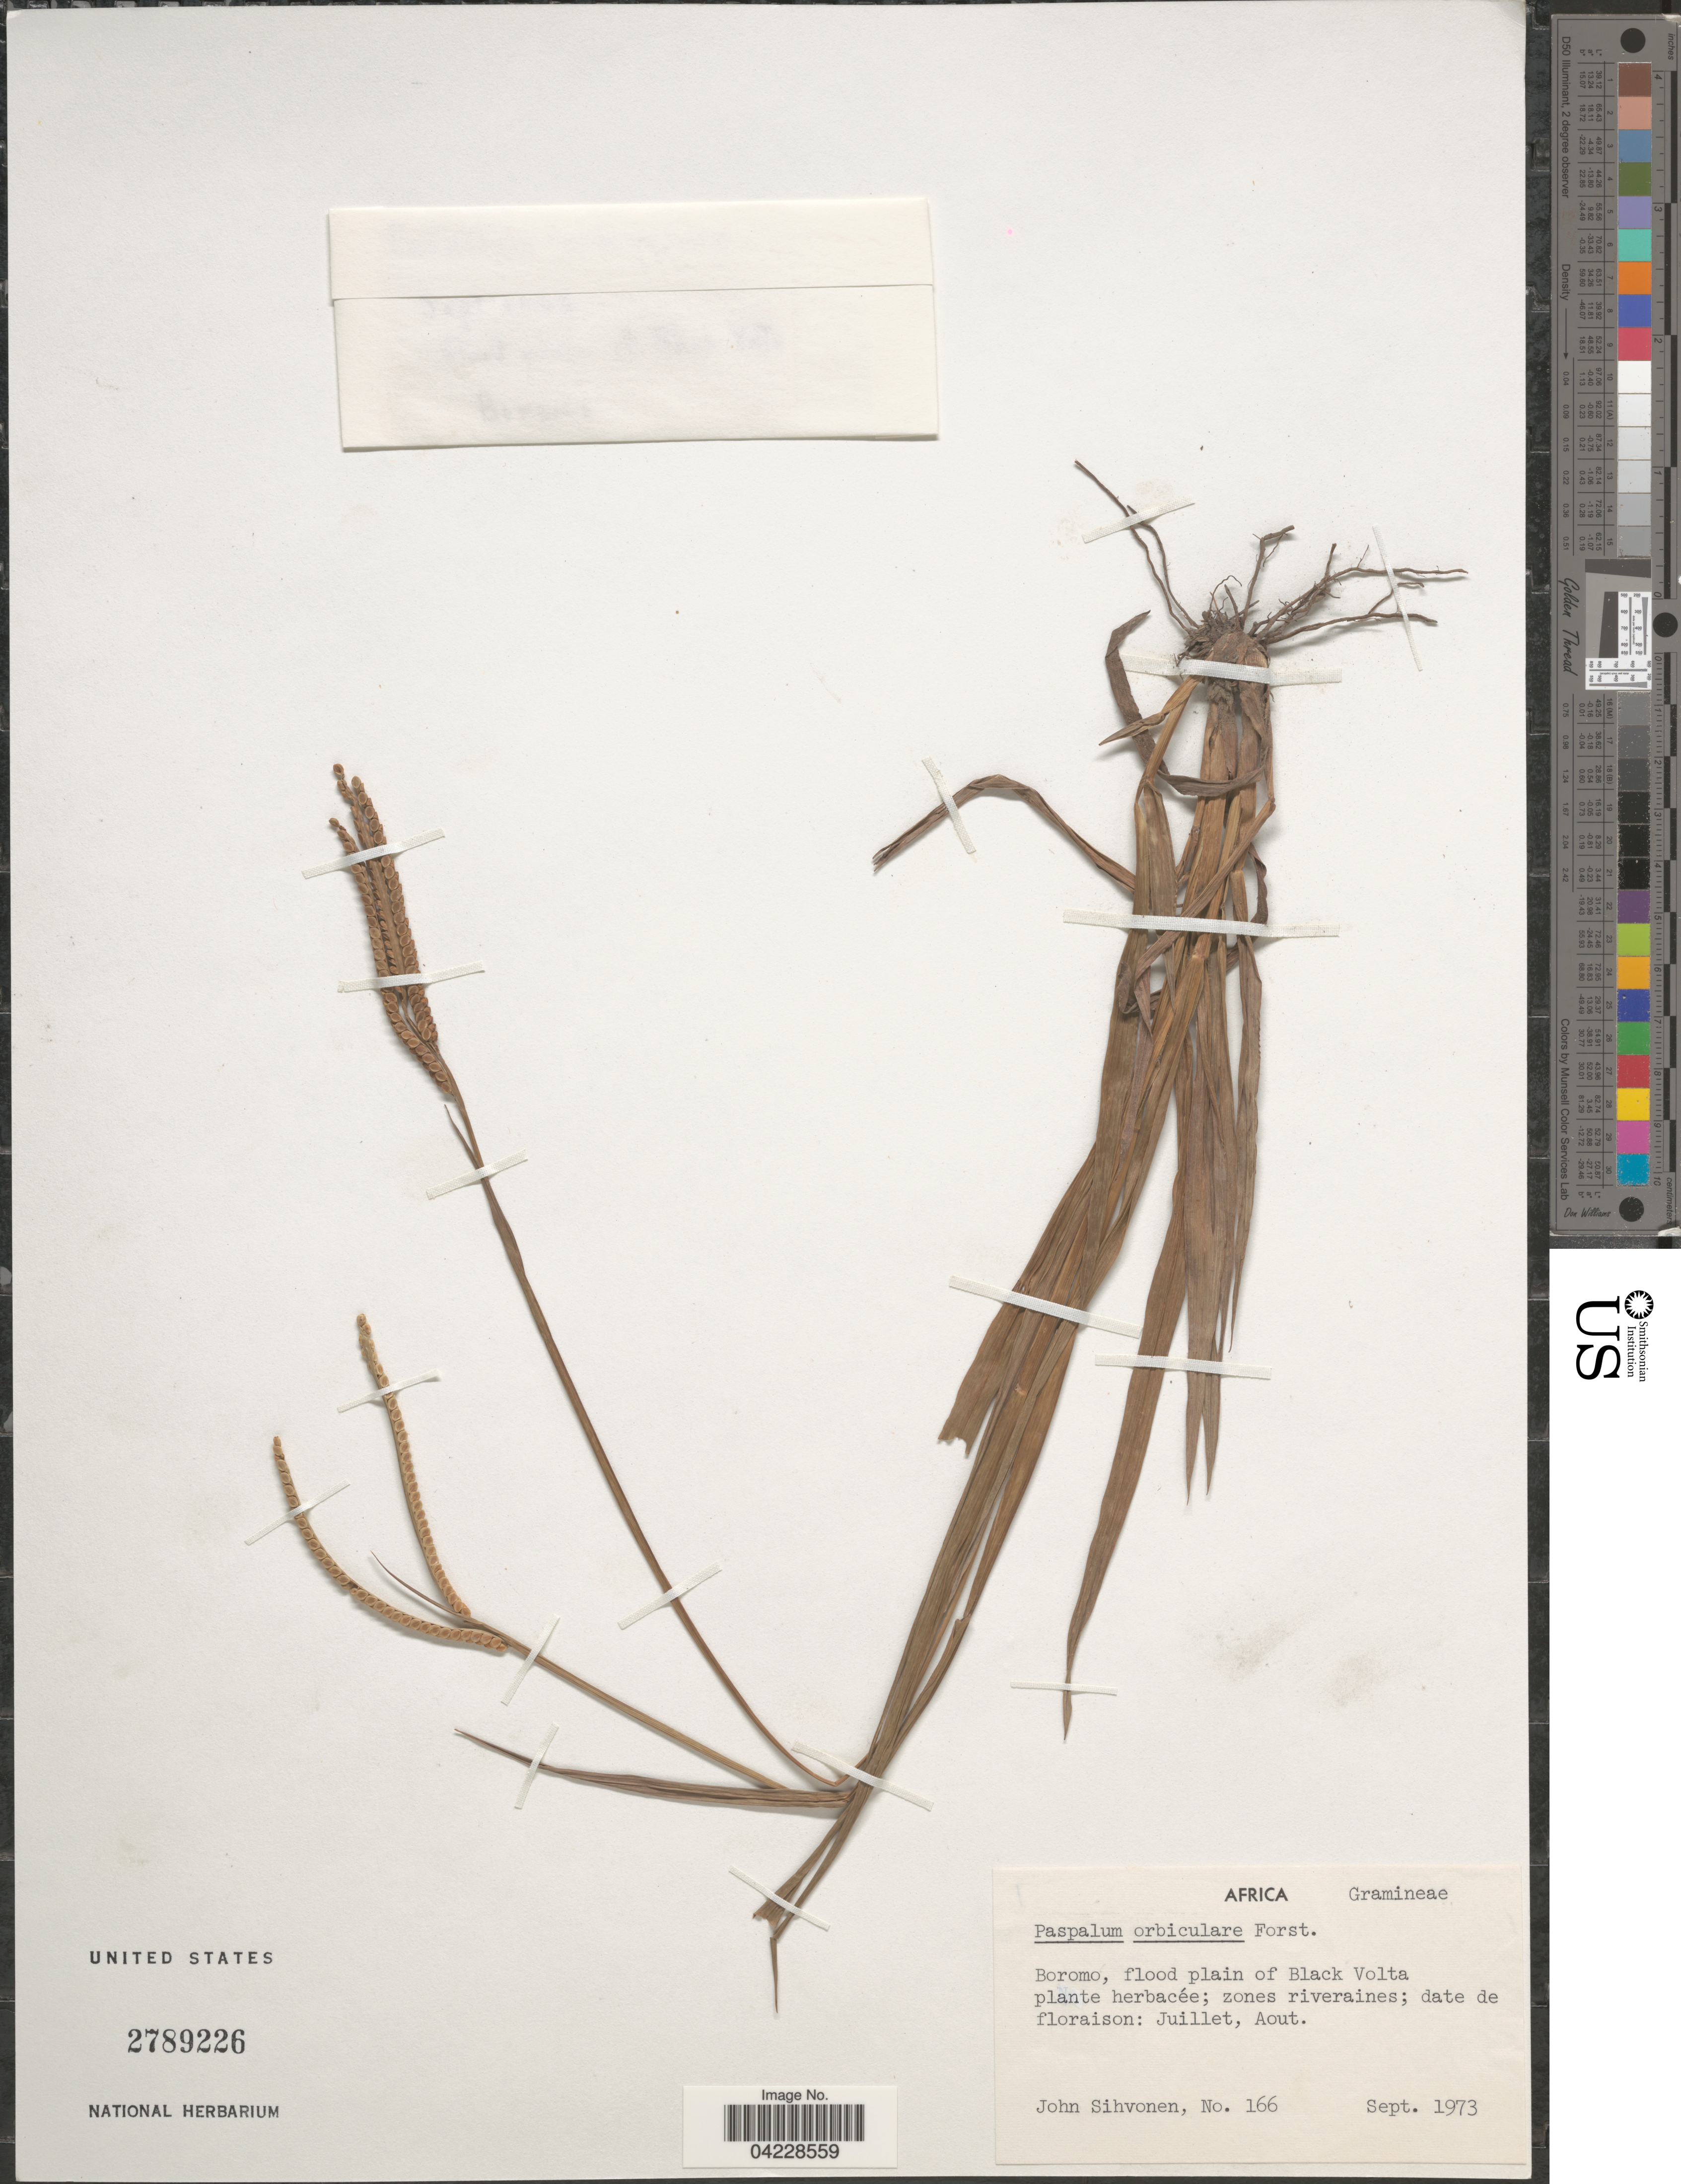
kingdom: Plantae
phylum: Tracheophyta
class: Liliopsida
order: Poales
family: Poaceae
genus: Paspalum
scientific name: Paspalum scrobiculatum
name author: L.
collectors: J. Sihvonen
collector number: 166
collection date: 1973-09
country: Burkina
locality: Africa. Boromo, flood plain of Black Volta.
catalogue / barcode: US 2789226